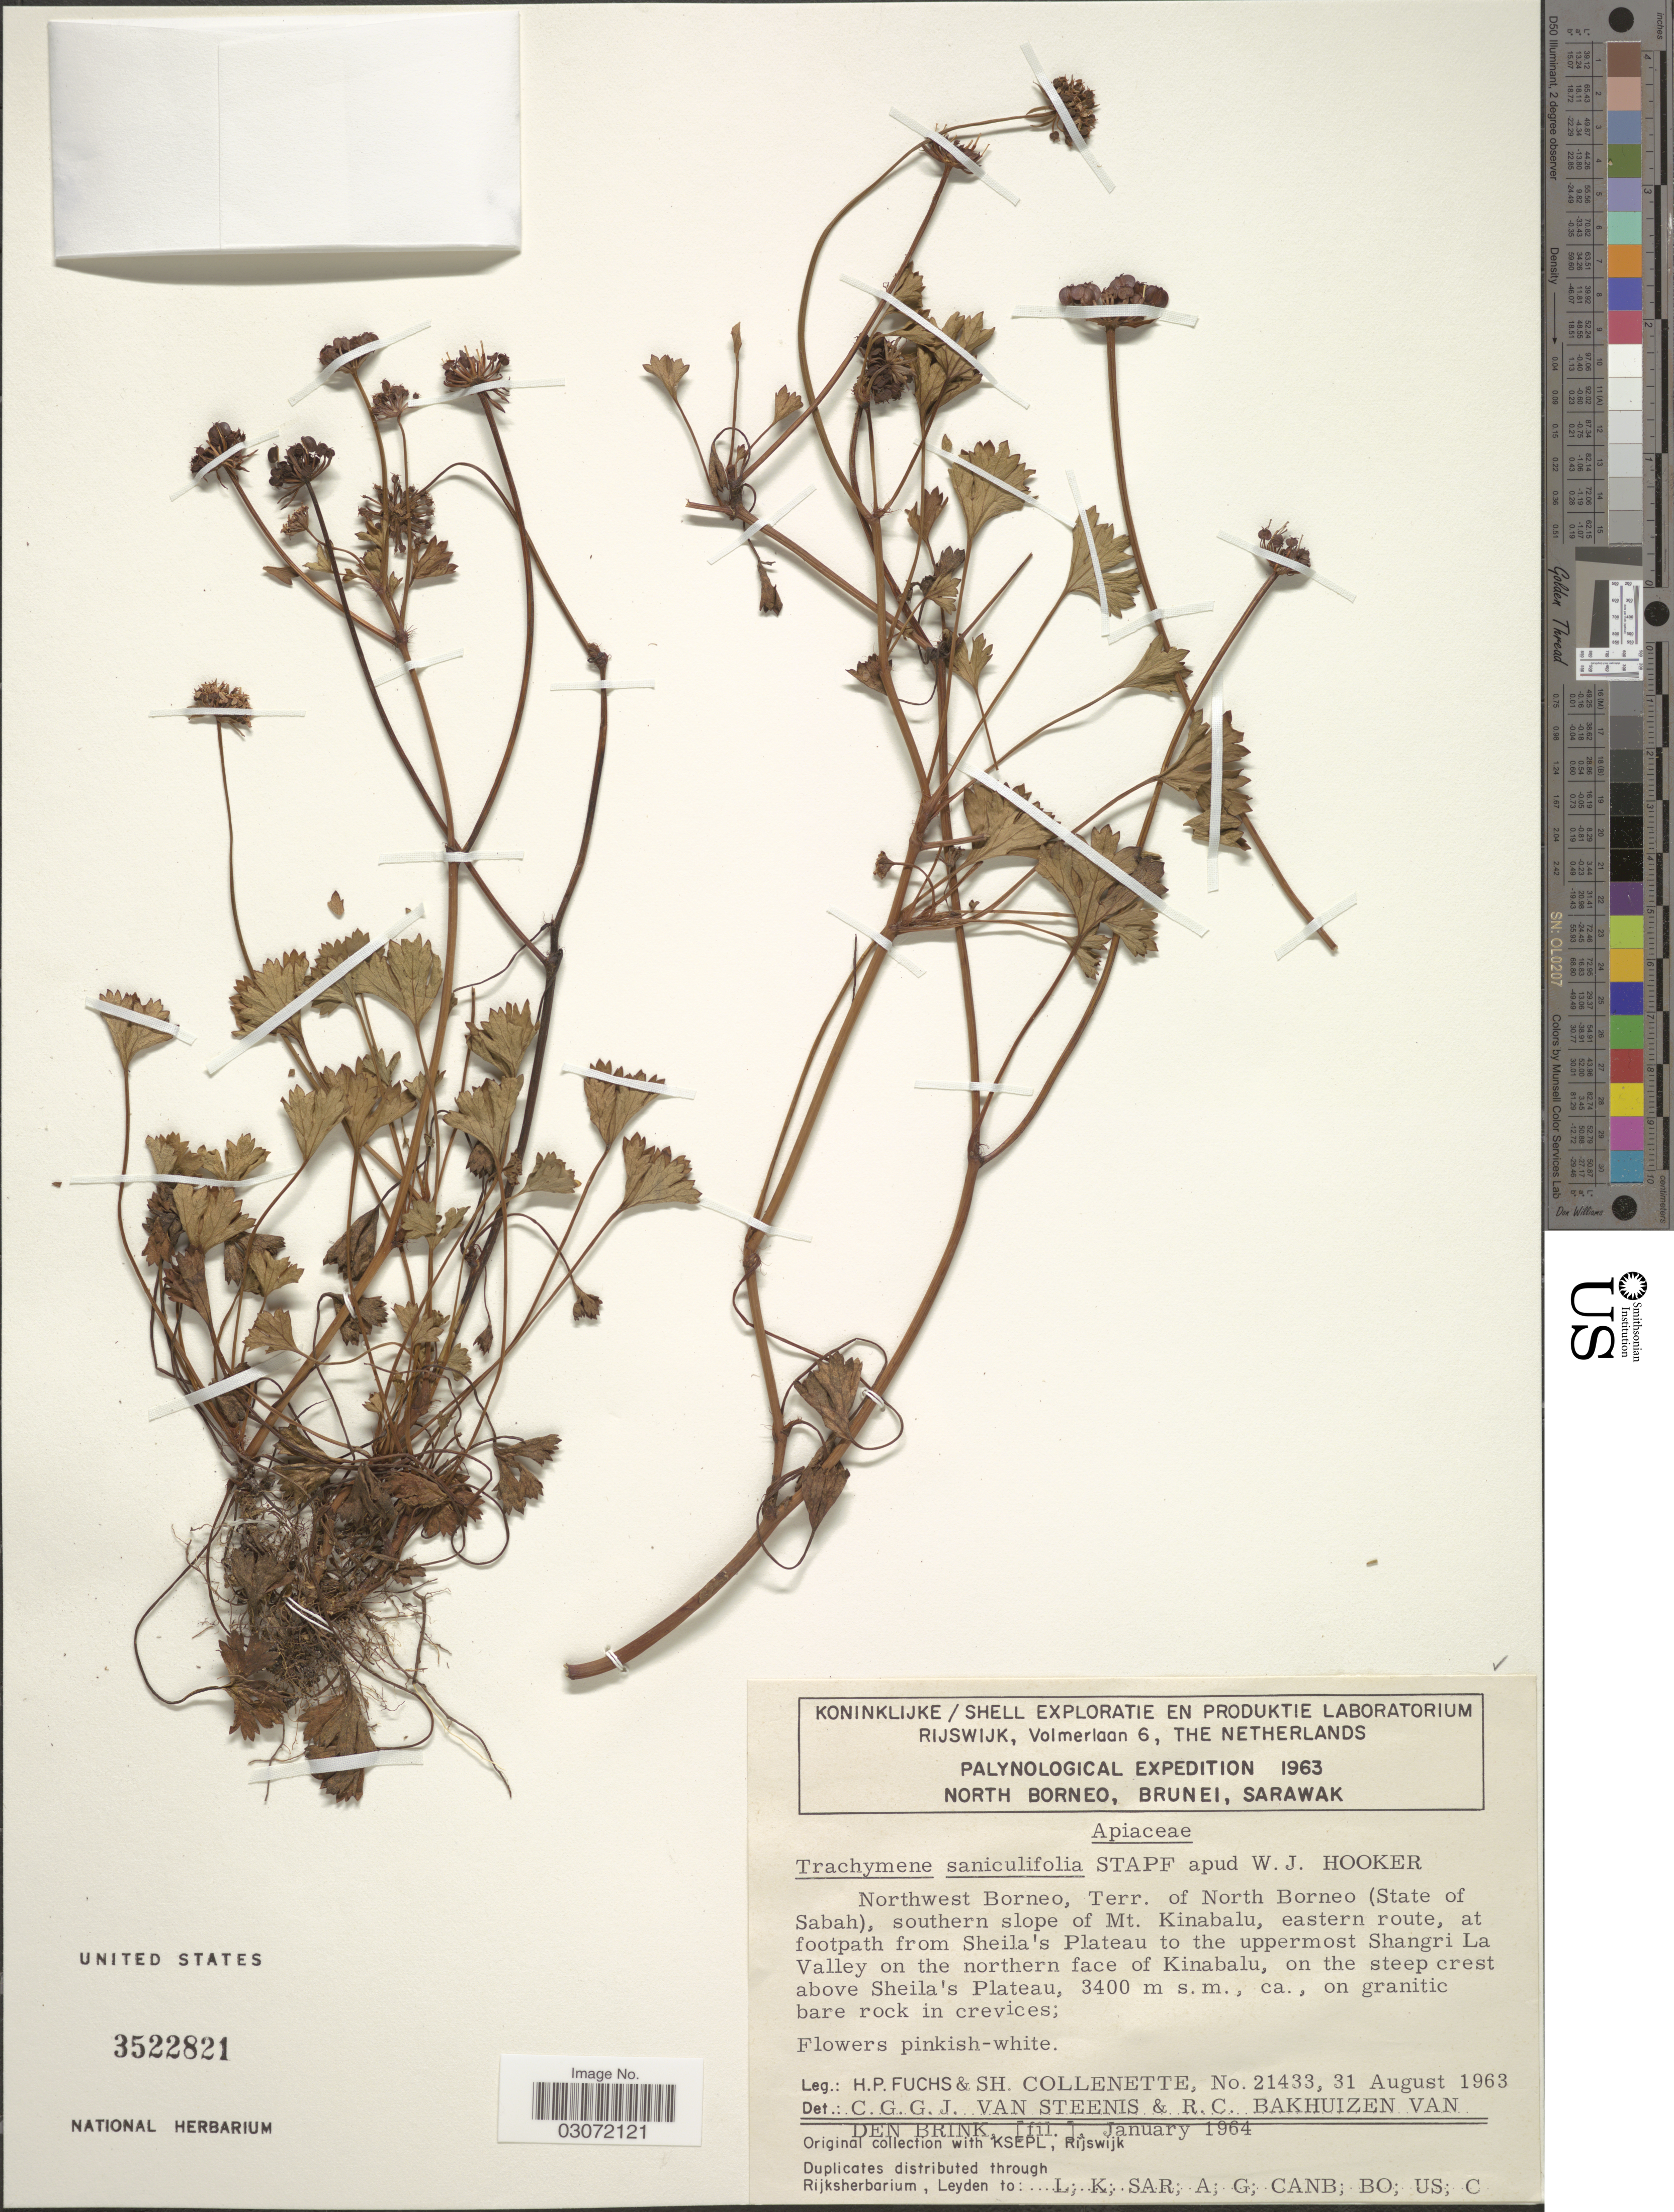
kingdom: Plantae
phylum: Tracheophyta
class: Magnoliopsida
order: Apiales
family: Araliaceae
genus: Trachymene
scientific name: Trachymene saniculaefolia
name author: Stapf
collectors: H. P. Fuchs & I. Collenette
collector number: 21433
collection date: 1963-08-31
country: Malaysia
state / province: Sabah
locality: Northwest Borneo, Terr. of North Borneo. Southern slope of Mt. Kinabalu, eastern route, at footpath from Sheila's Plateau to the uppermost Shangri La Valley on the northern face of Kinabalu, on the steep crest above Sheila's Plateau.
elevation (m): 3400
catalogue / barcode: US 3522821